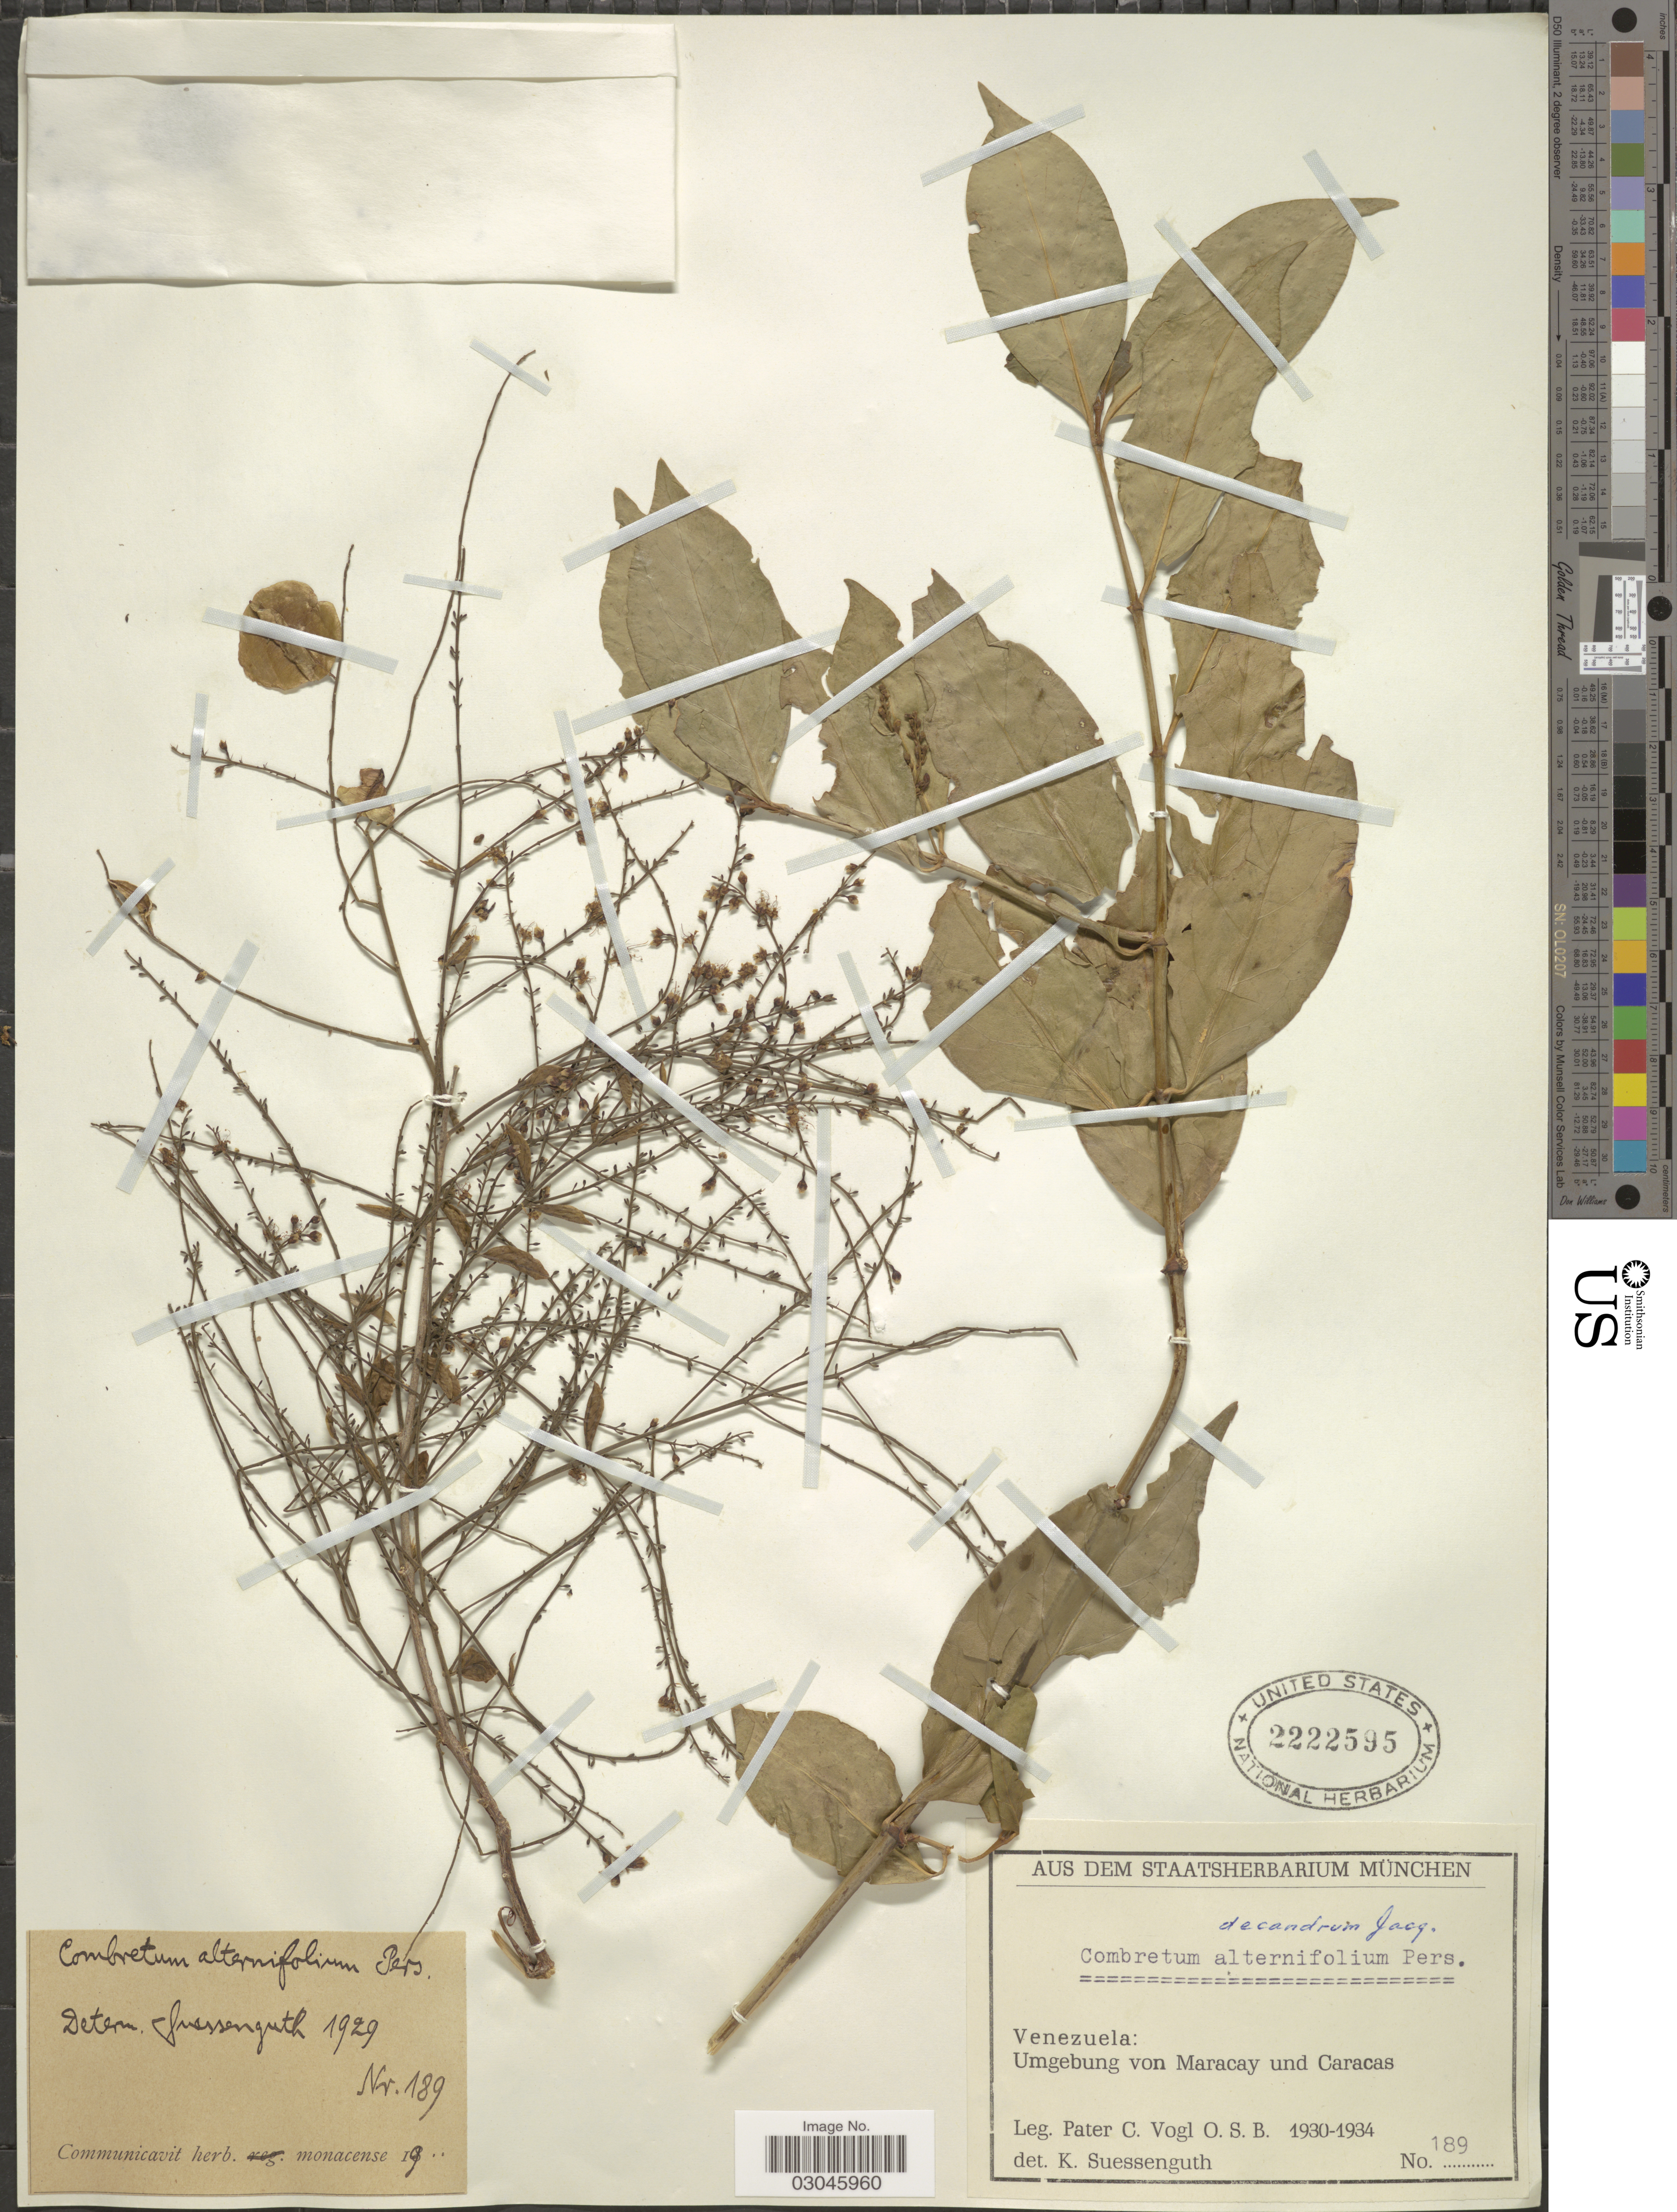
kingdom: Plantae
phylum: Tracheophyta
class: Magnoliopsida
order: Myrtales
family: Combretaceae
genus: Combretum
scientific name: Combretum decandrum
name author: Jacq.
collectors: P. Vogl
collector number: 189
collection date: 1930/1934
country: Venezuela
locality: Umgebung von Maracay und Caracas.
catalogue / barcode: US 2222595